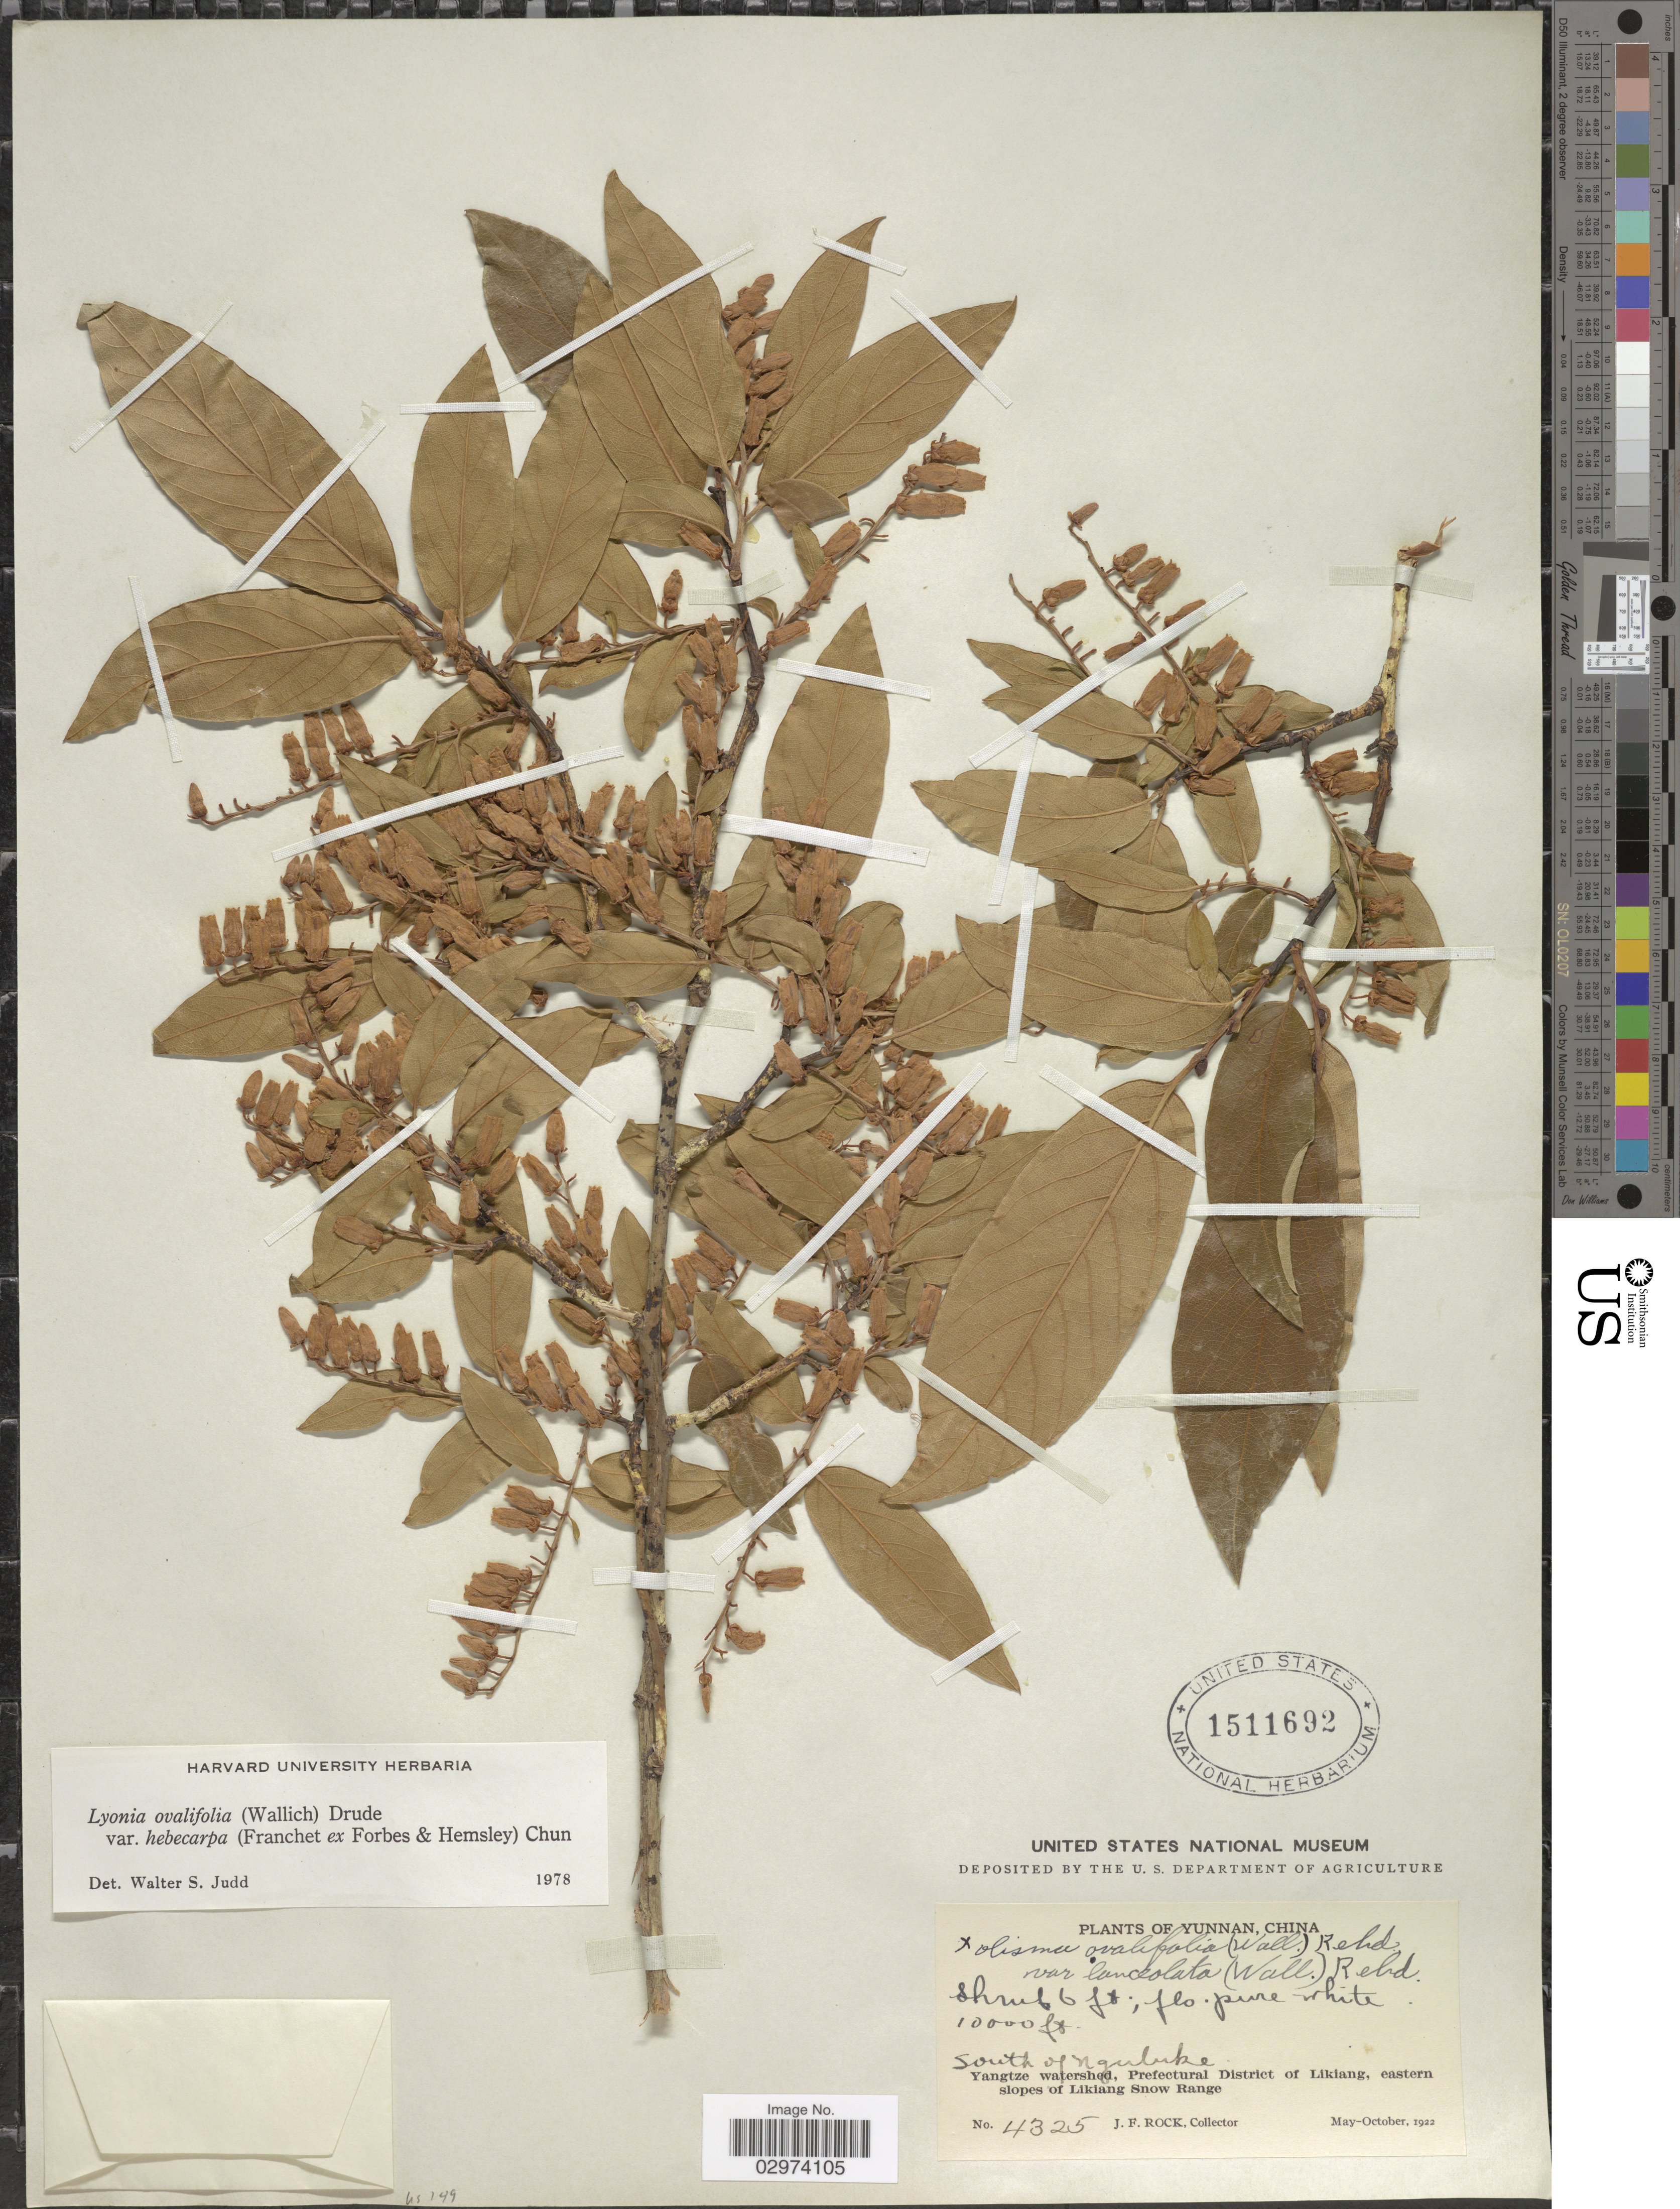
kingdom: Plantae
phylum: Tracheophyta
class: Magnoliopsida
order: Ericales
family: Ericaceae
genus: Lyonia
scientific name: Lyonia ovalifolia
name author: (Wall.) Drude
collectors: J. Rock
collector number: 4325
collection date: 1922-05/1922-10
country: China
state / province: Yunnan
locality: South of Nguluke. Yangtze watershed, Prefectural District of Likiang, eastern slopes of Likiang Snow Range.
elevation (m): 3353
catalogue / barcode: US 1511692